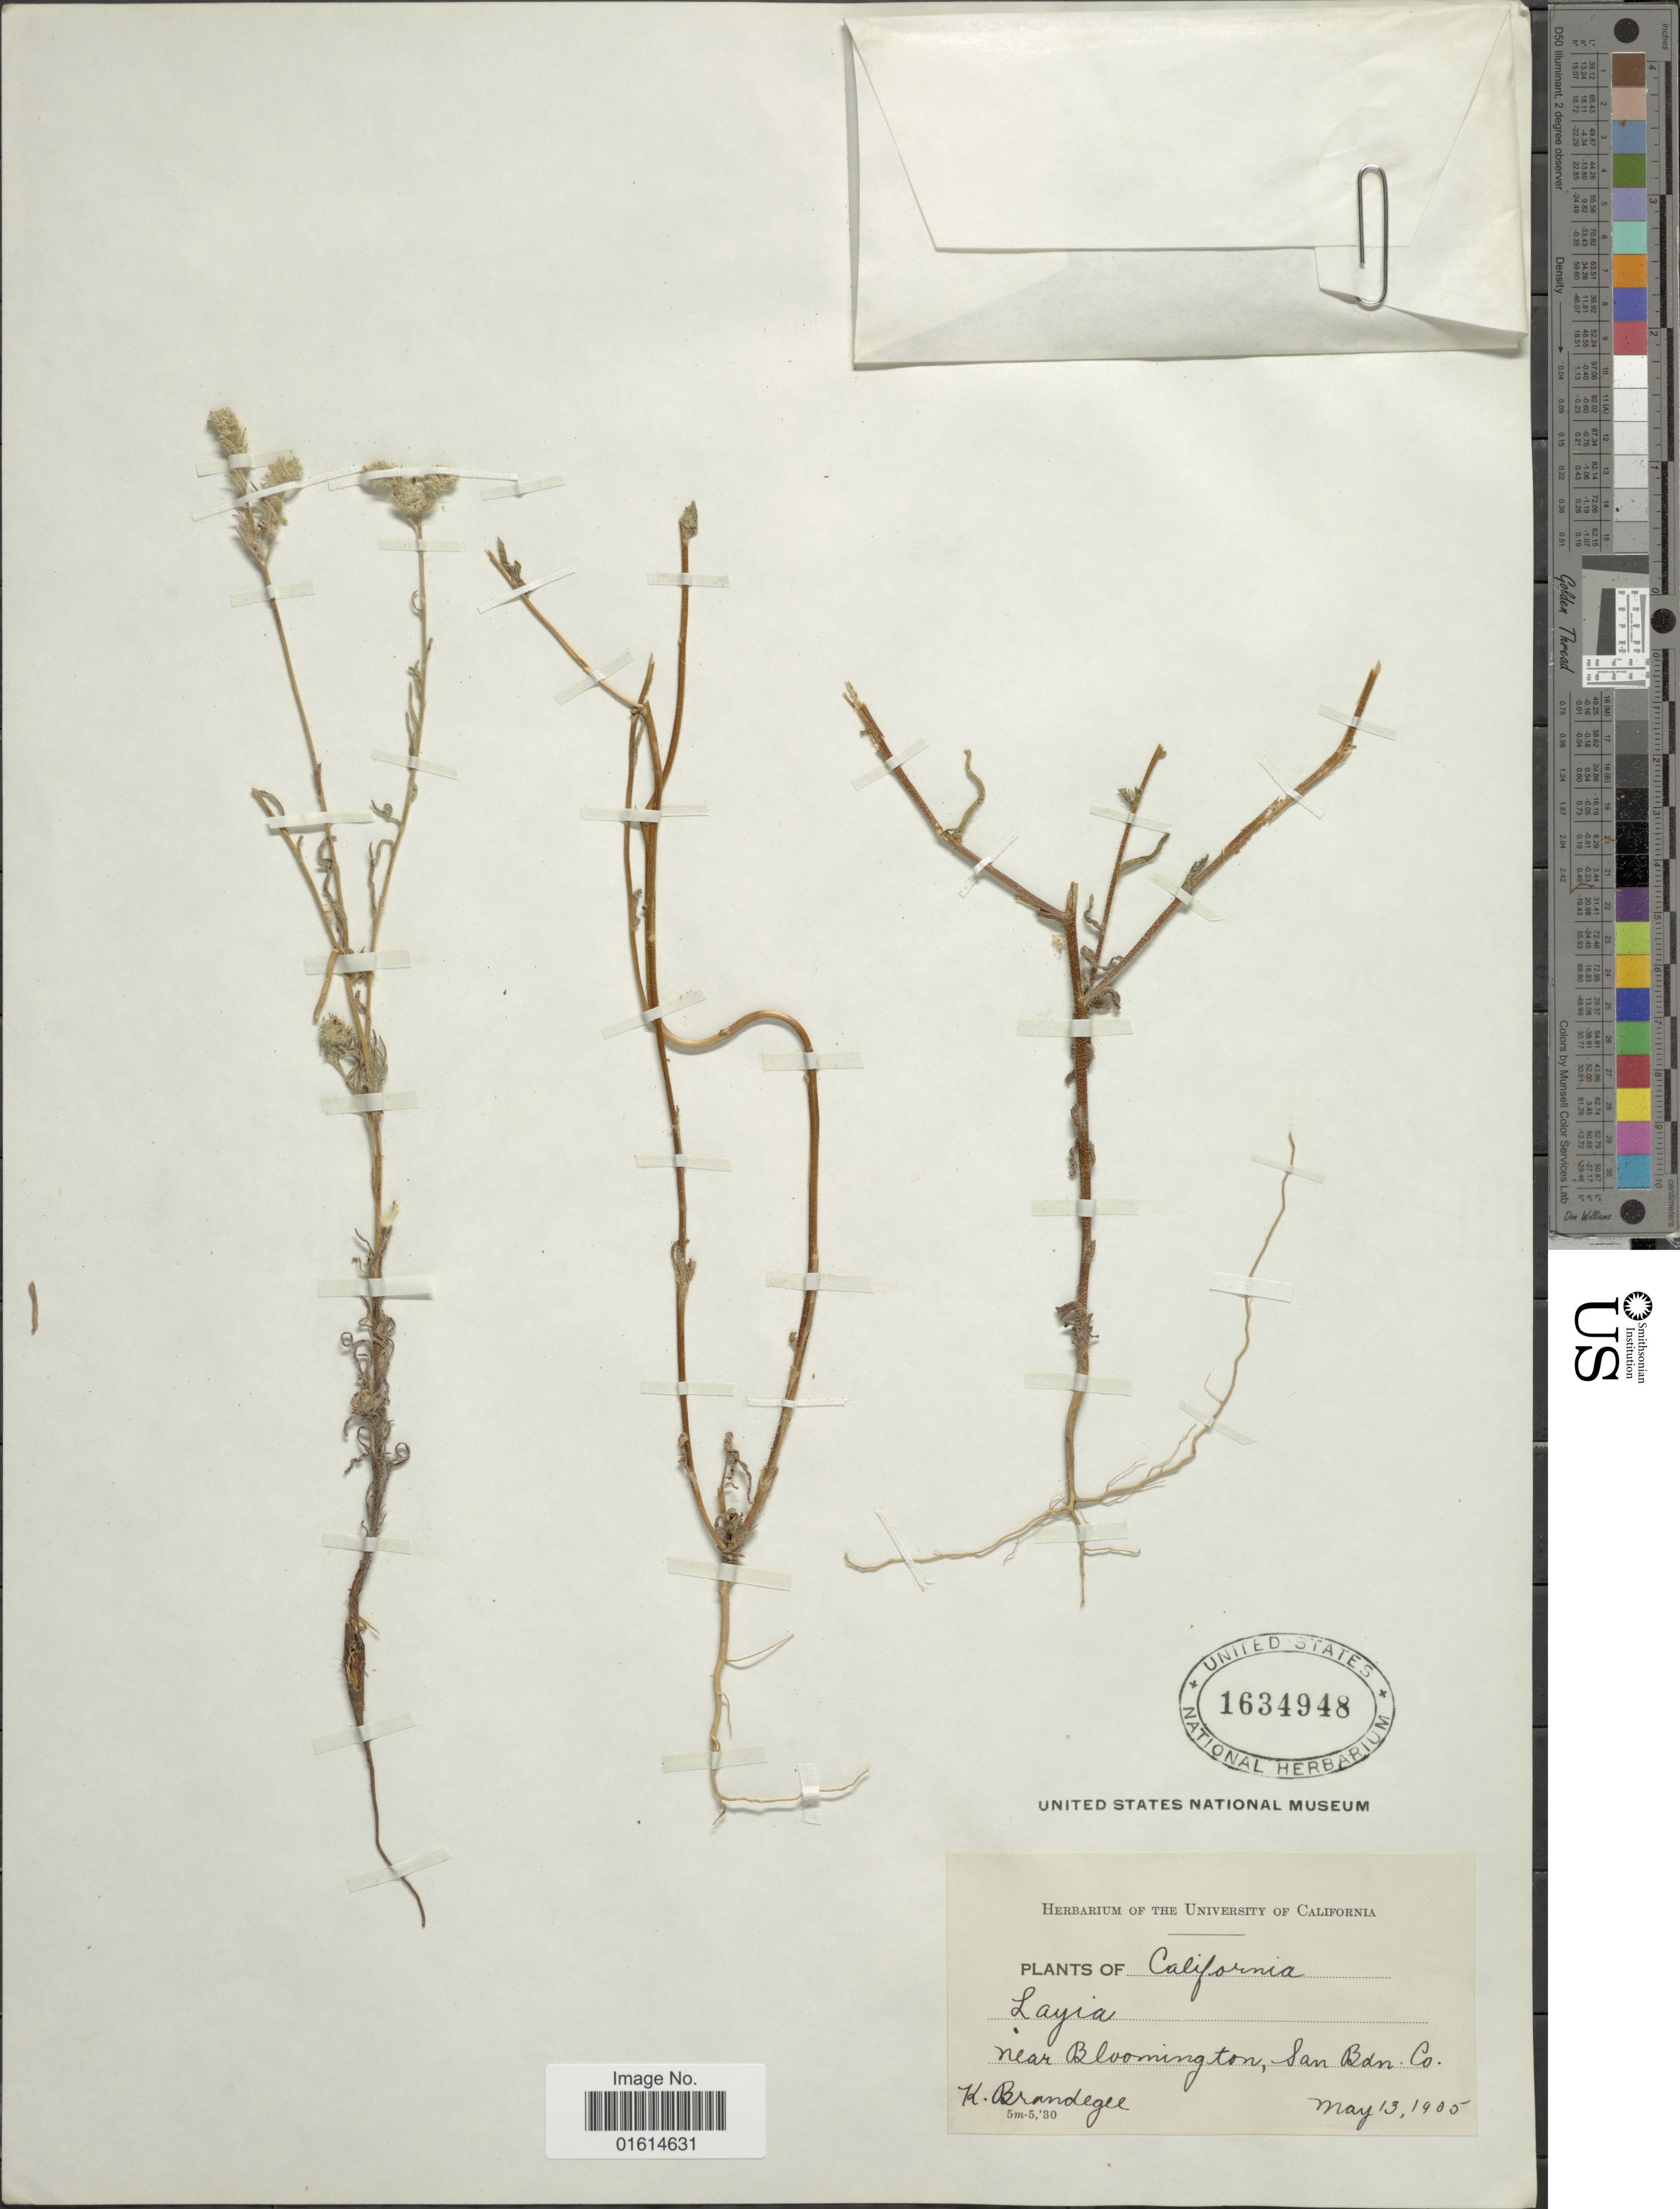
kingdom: Plantae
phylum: Tracheophyta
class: Magnoliopsida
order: Asterales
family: Asteraceae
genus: Layia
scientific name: Layia sp.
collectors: K. Brandegee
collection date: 1905-05-13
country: United States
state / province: California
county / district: San Bernardino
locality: Near Bloomington, San Bdn Co.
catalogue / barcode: US 1634948